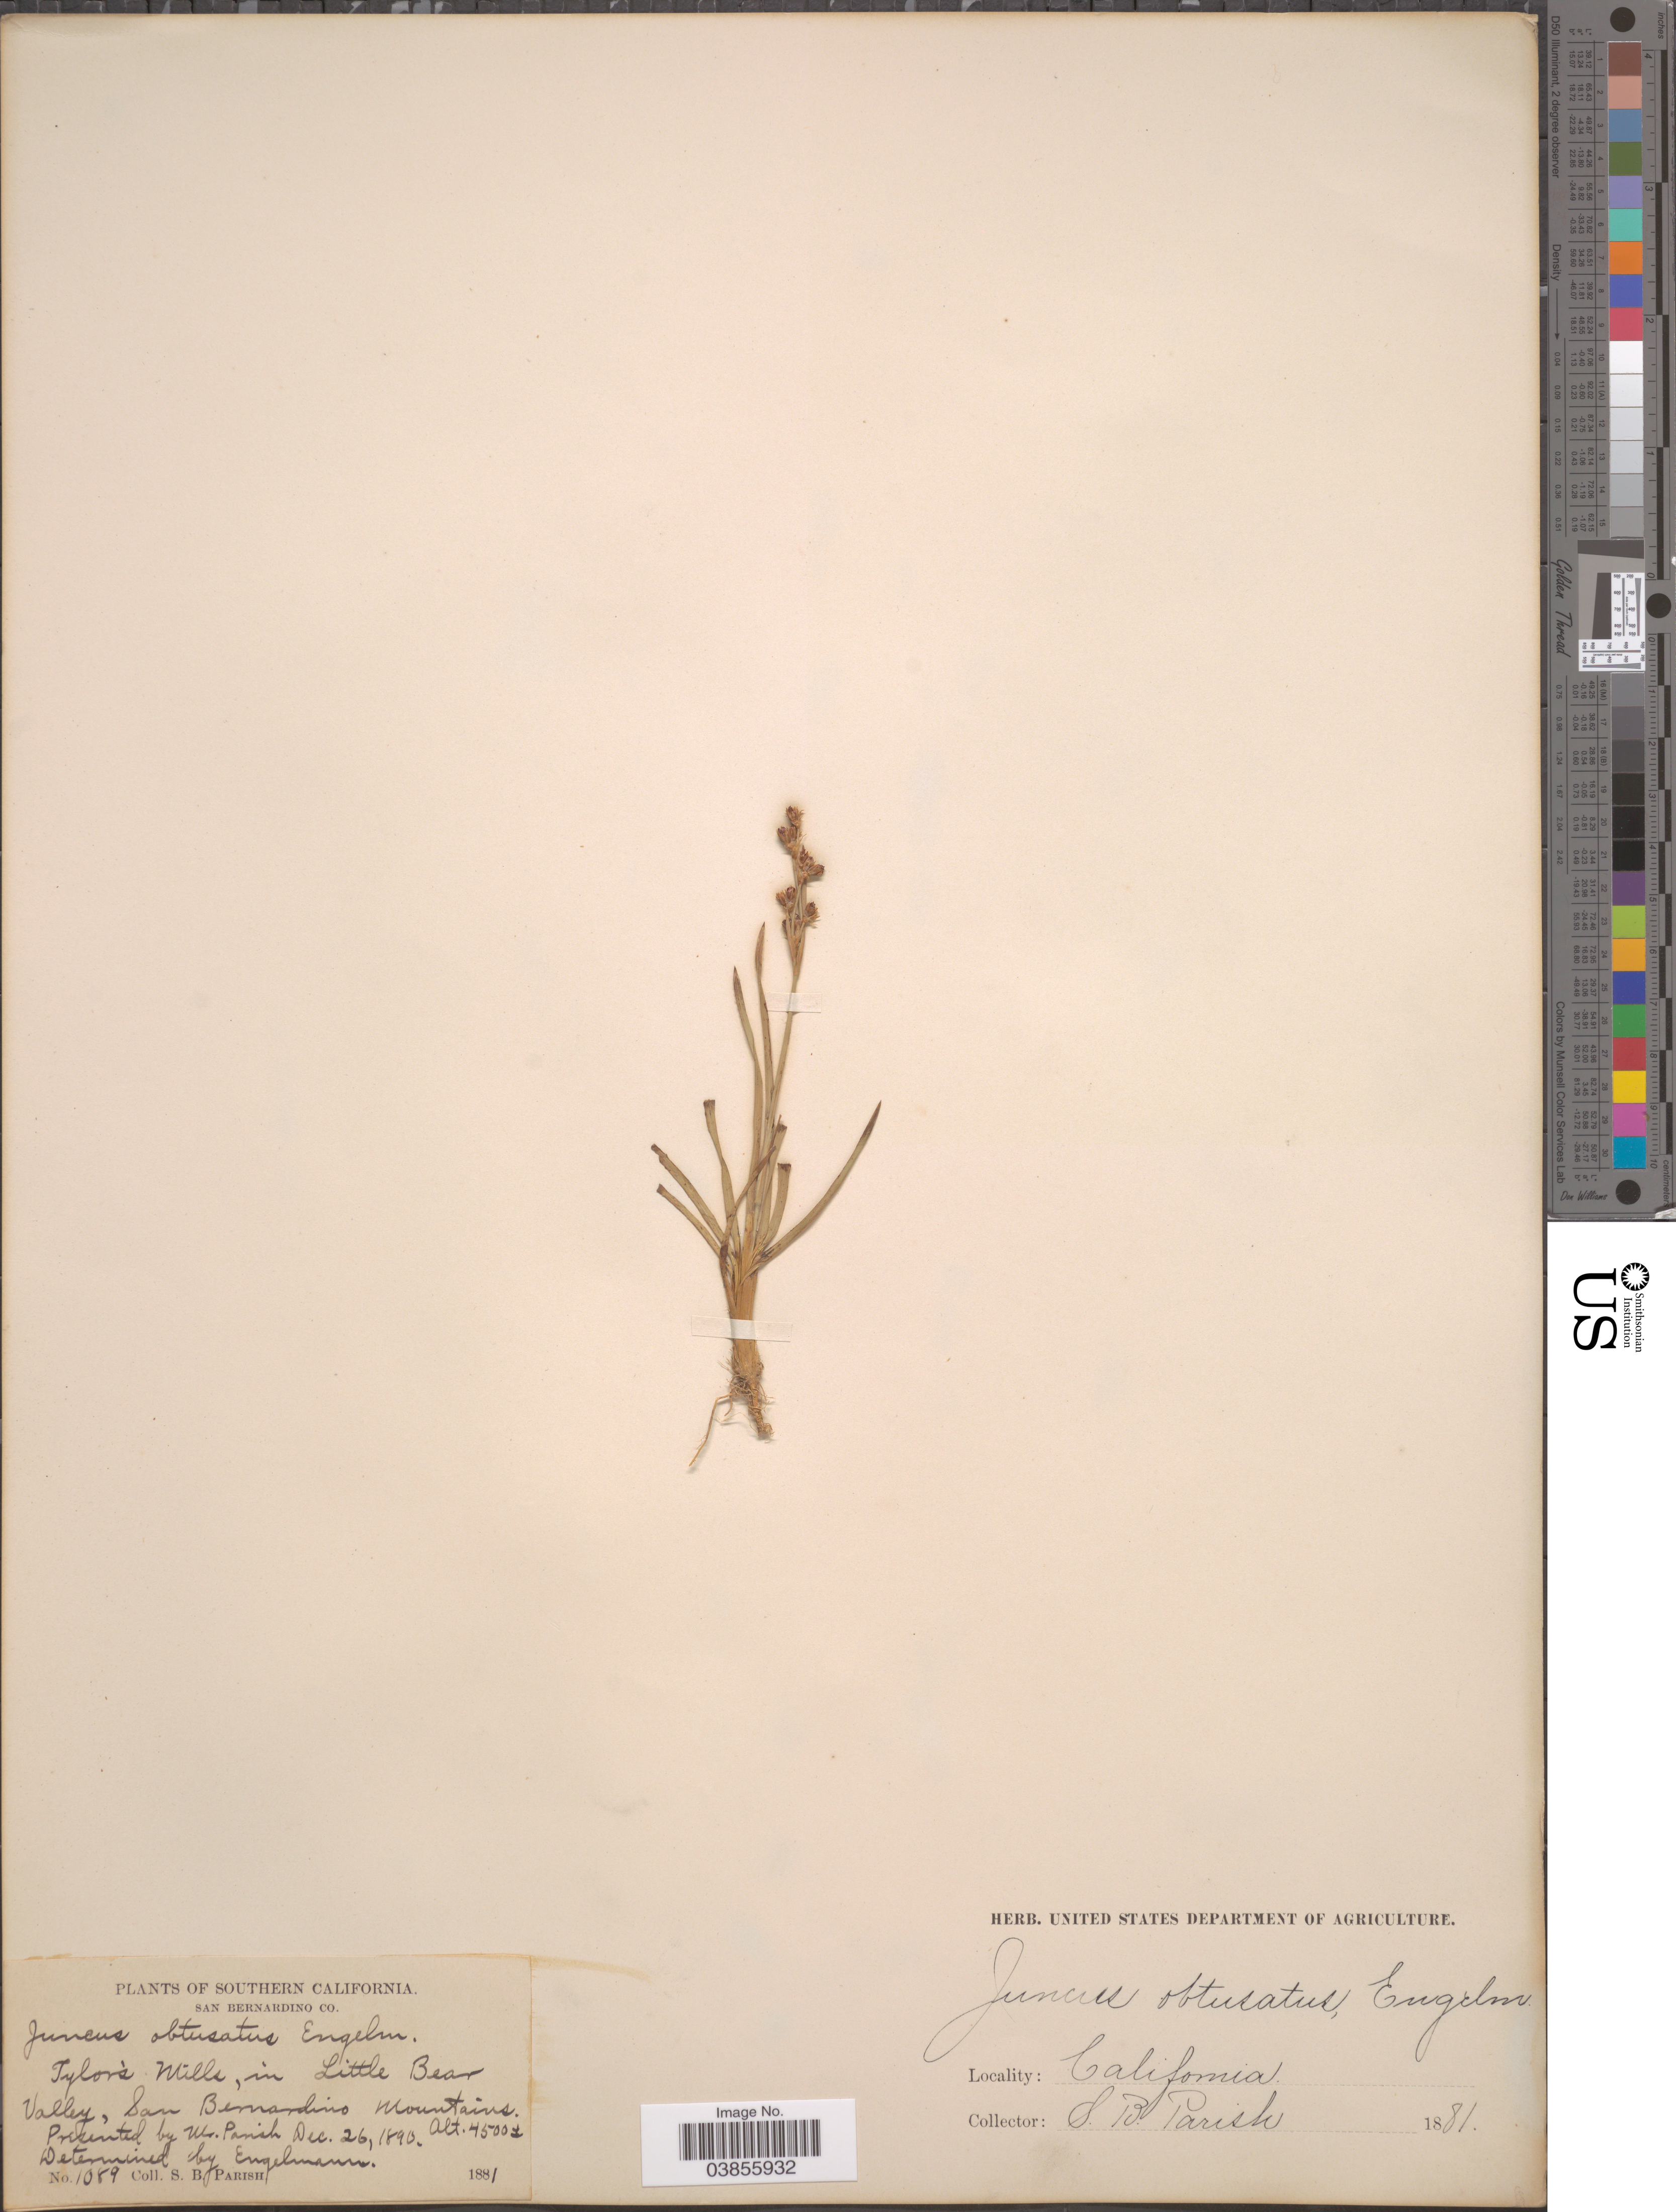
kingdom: Plantae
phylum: Tracheophyta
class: Liliopsida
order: Poales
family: Juncaceae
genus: Juncus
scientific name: Juncus obtusatus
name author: Kit. ex Schult.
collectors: S. B. Parish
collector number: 1089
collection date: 1881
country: United States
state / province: California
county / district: San Bernardino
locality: Southern California. San Bernardino Co. Tylor's Mills, in Little Bear Valley, San Bernardino Mountains.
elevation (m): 1372